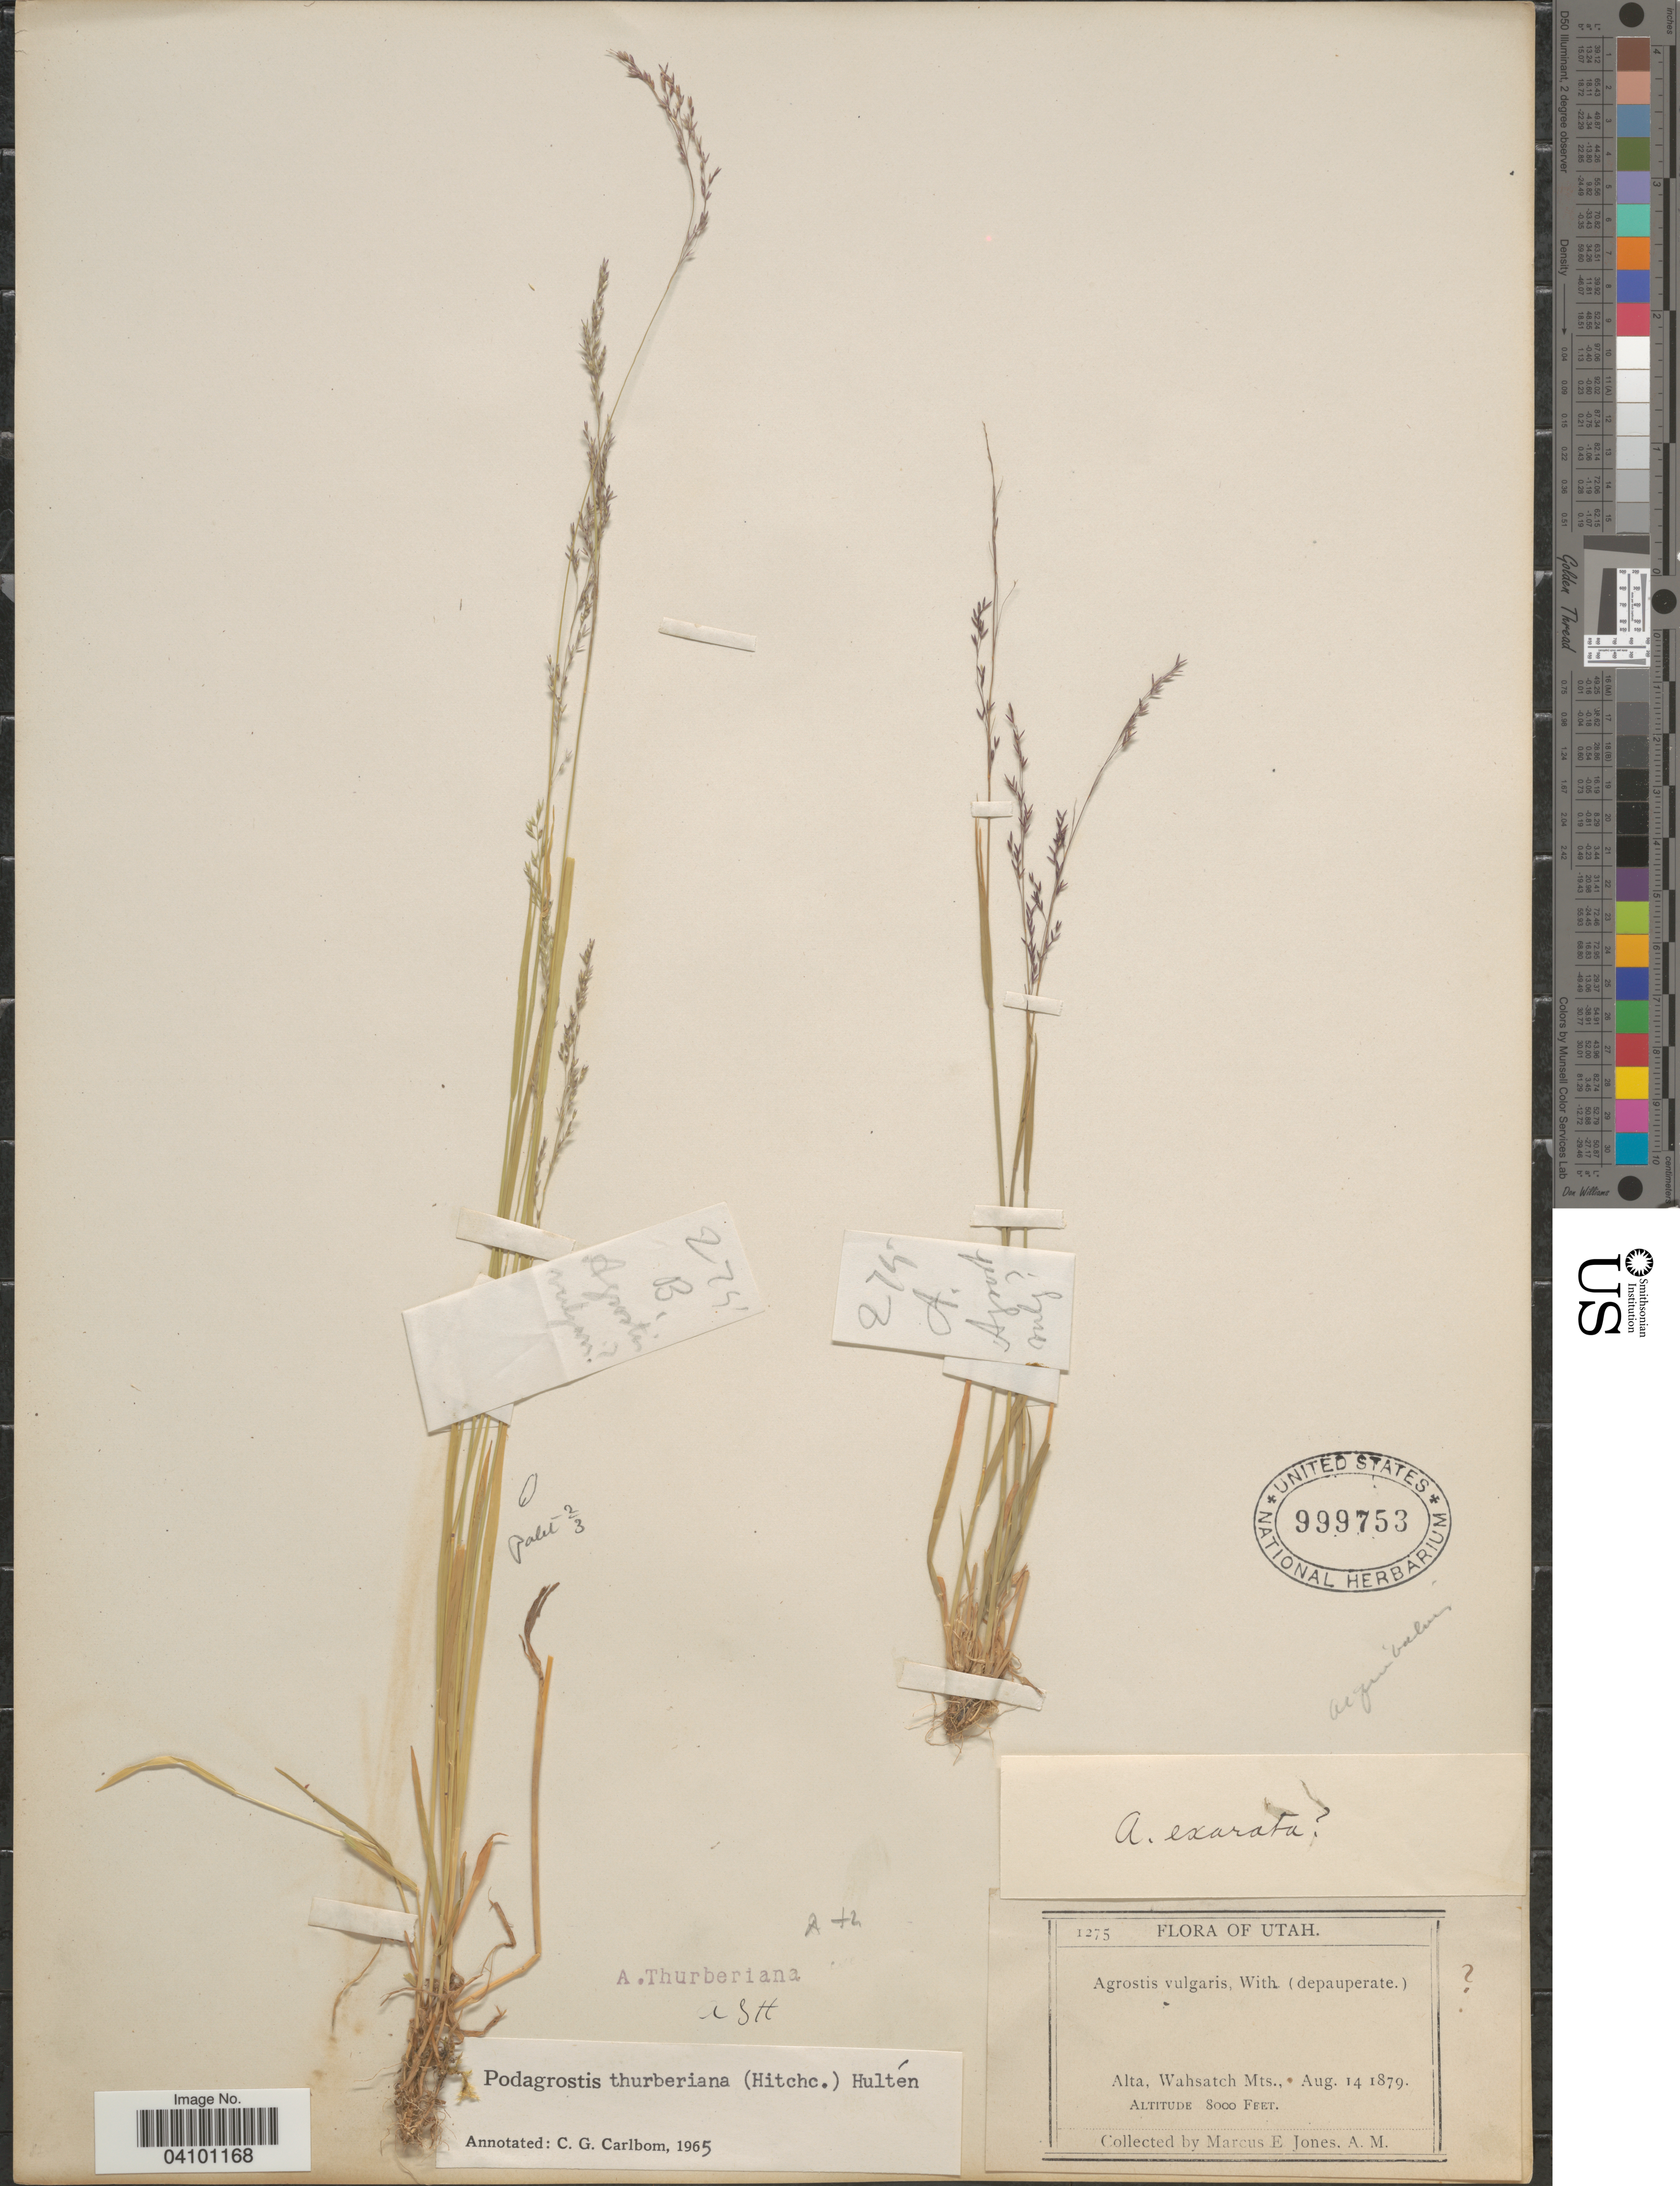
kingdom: Plantae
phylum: Tracheophyta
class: Liliopsida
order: Poales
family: Poaceae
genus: Podagrostis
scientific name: Podagrostis thurberiana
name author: Hitchc.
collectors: M. E. Jones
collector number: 1275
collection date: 1879-08-14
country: United States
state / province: Utah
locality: Alta, Wahsatch Mts.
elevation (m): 2438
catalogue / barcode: US 999753